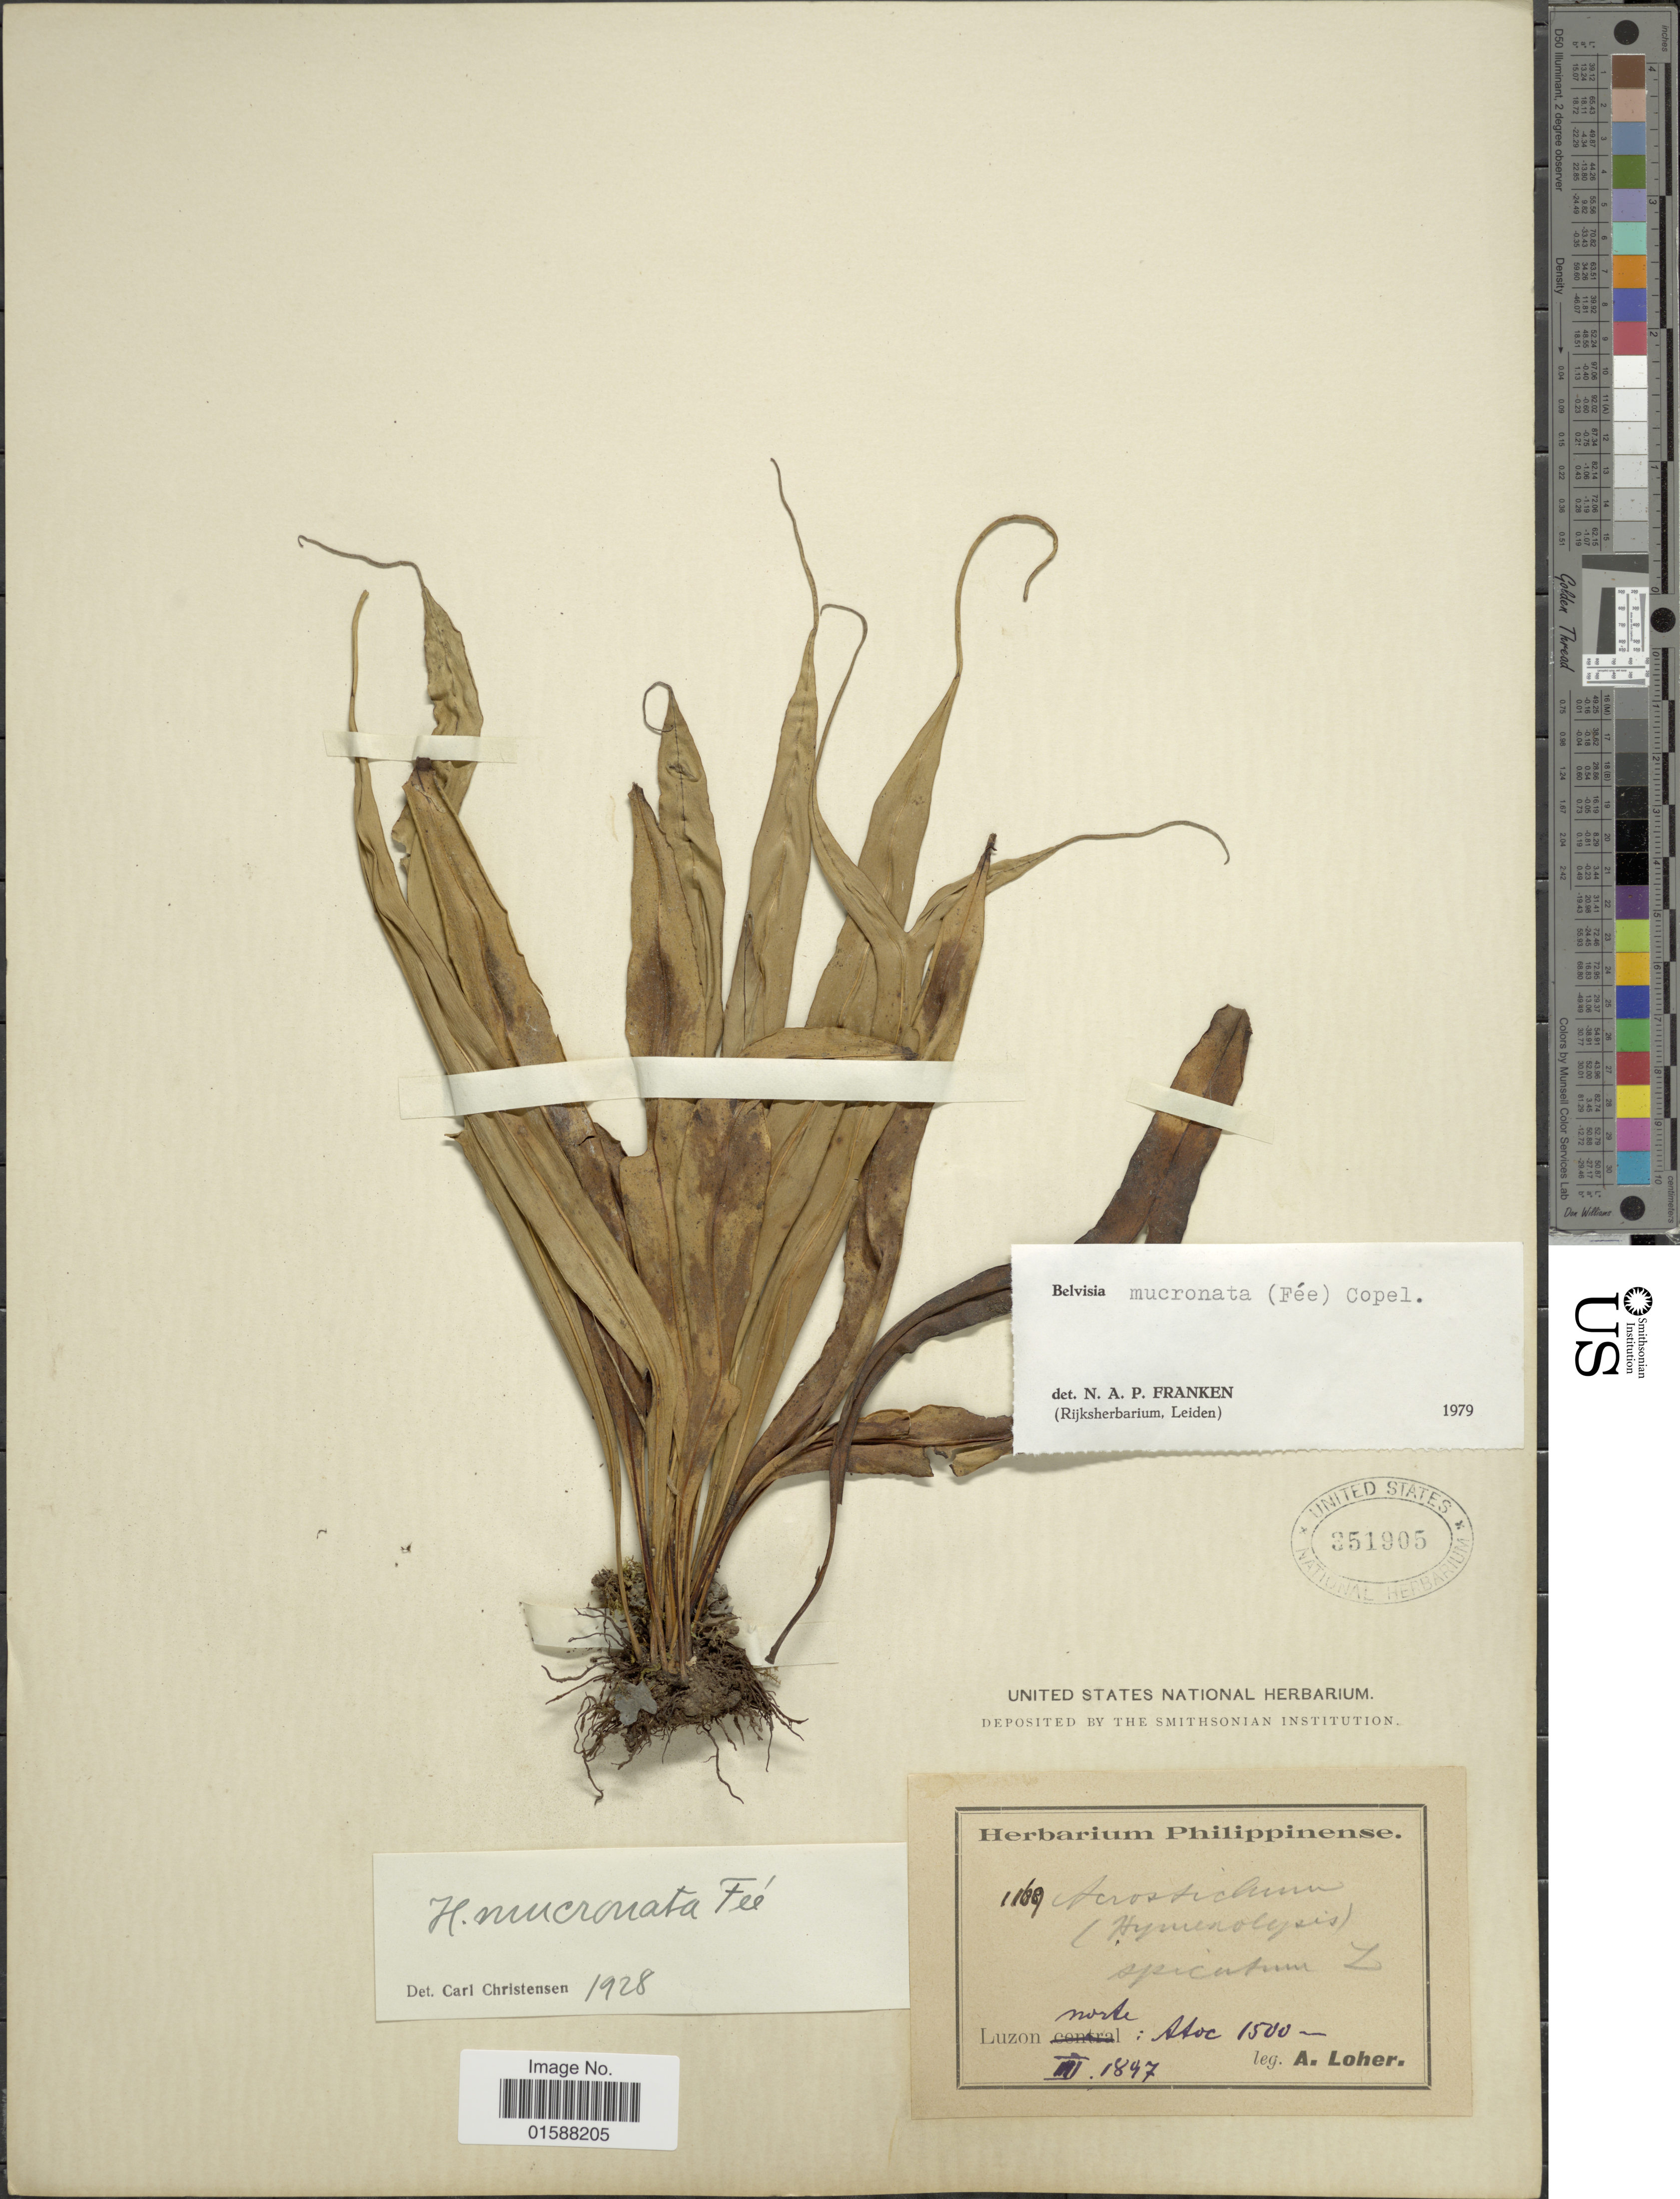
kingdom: Plantae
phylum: Tracheophyta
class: Polypodiopsida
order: Polypodiales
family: Polypodiaceae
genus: Lepisorus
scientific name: Lepisorus mucronatus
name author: (Fée) Li S. Wang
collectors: A. Loher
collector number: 1169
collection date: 1897-03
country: Philippines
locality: Luzon norte: Atoc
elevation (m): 1500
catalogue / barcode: US 351905